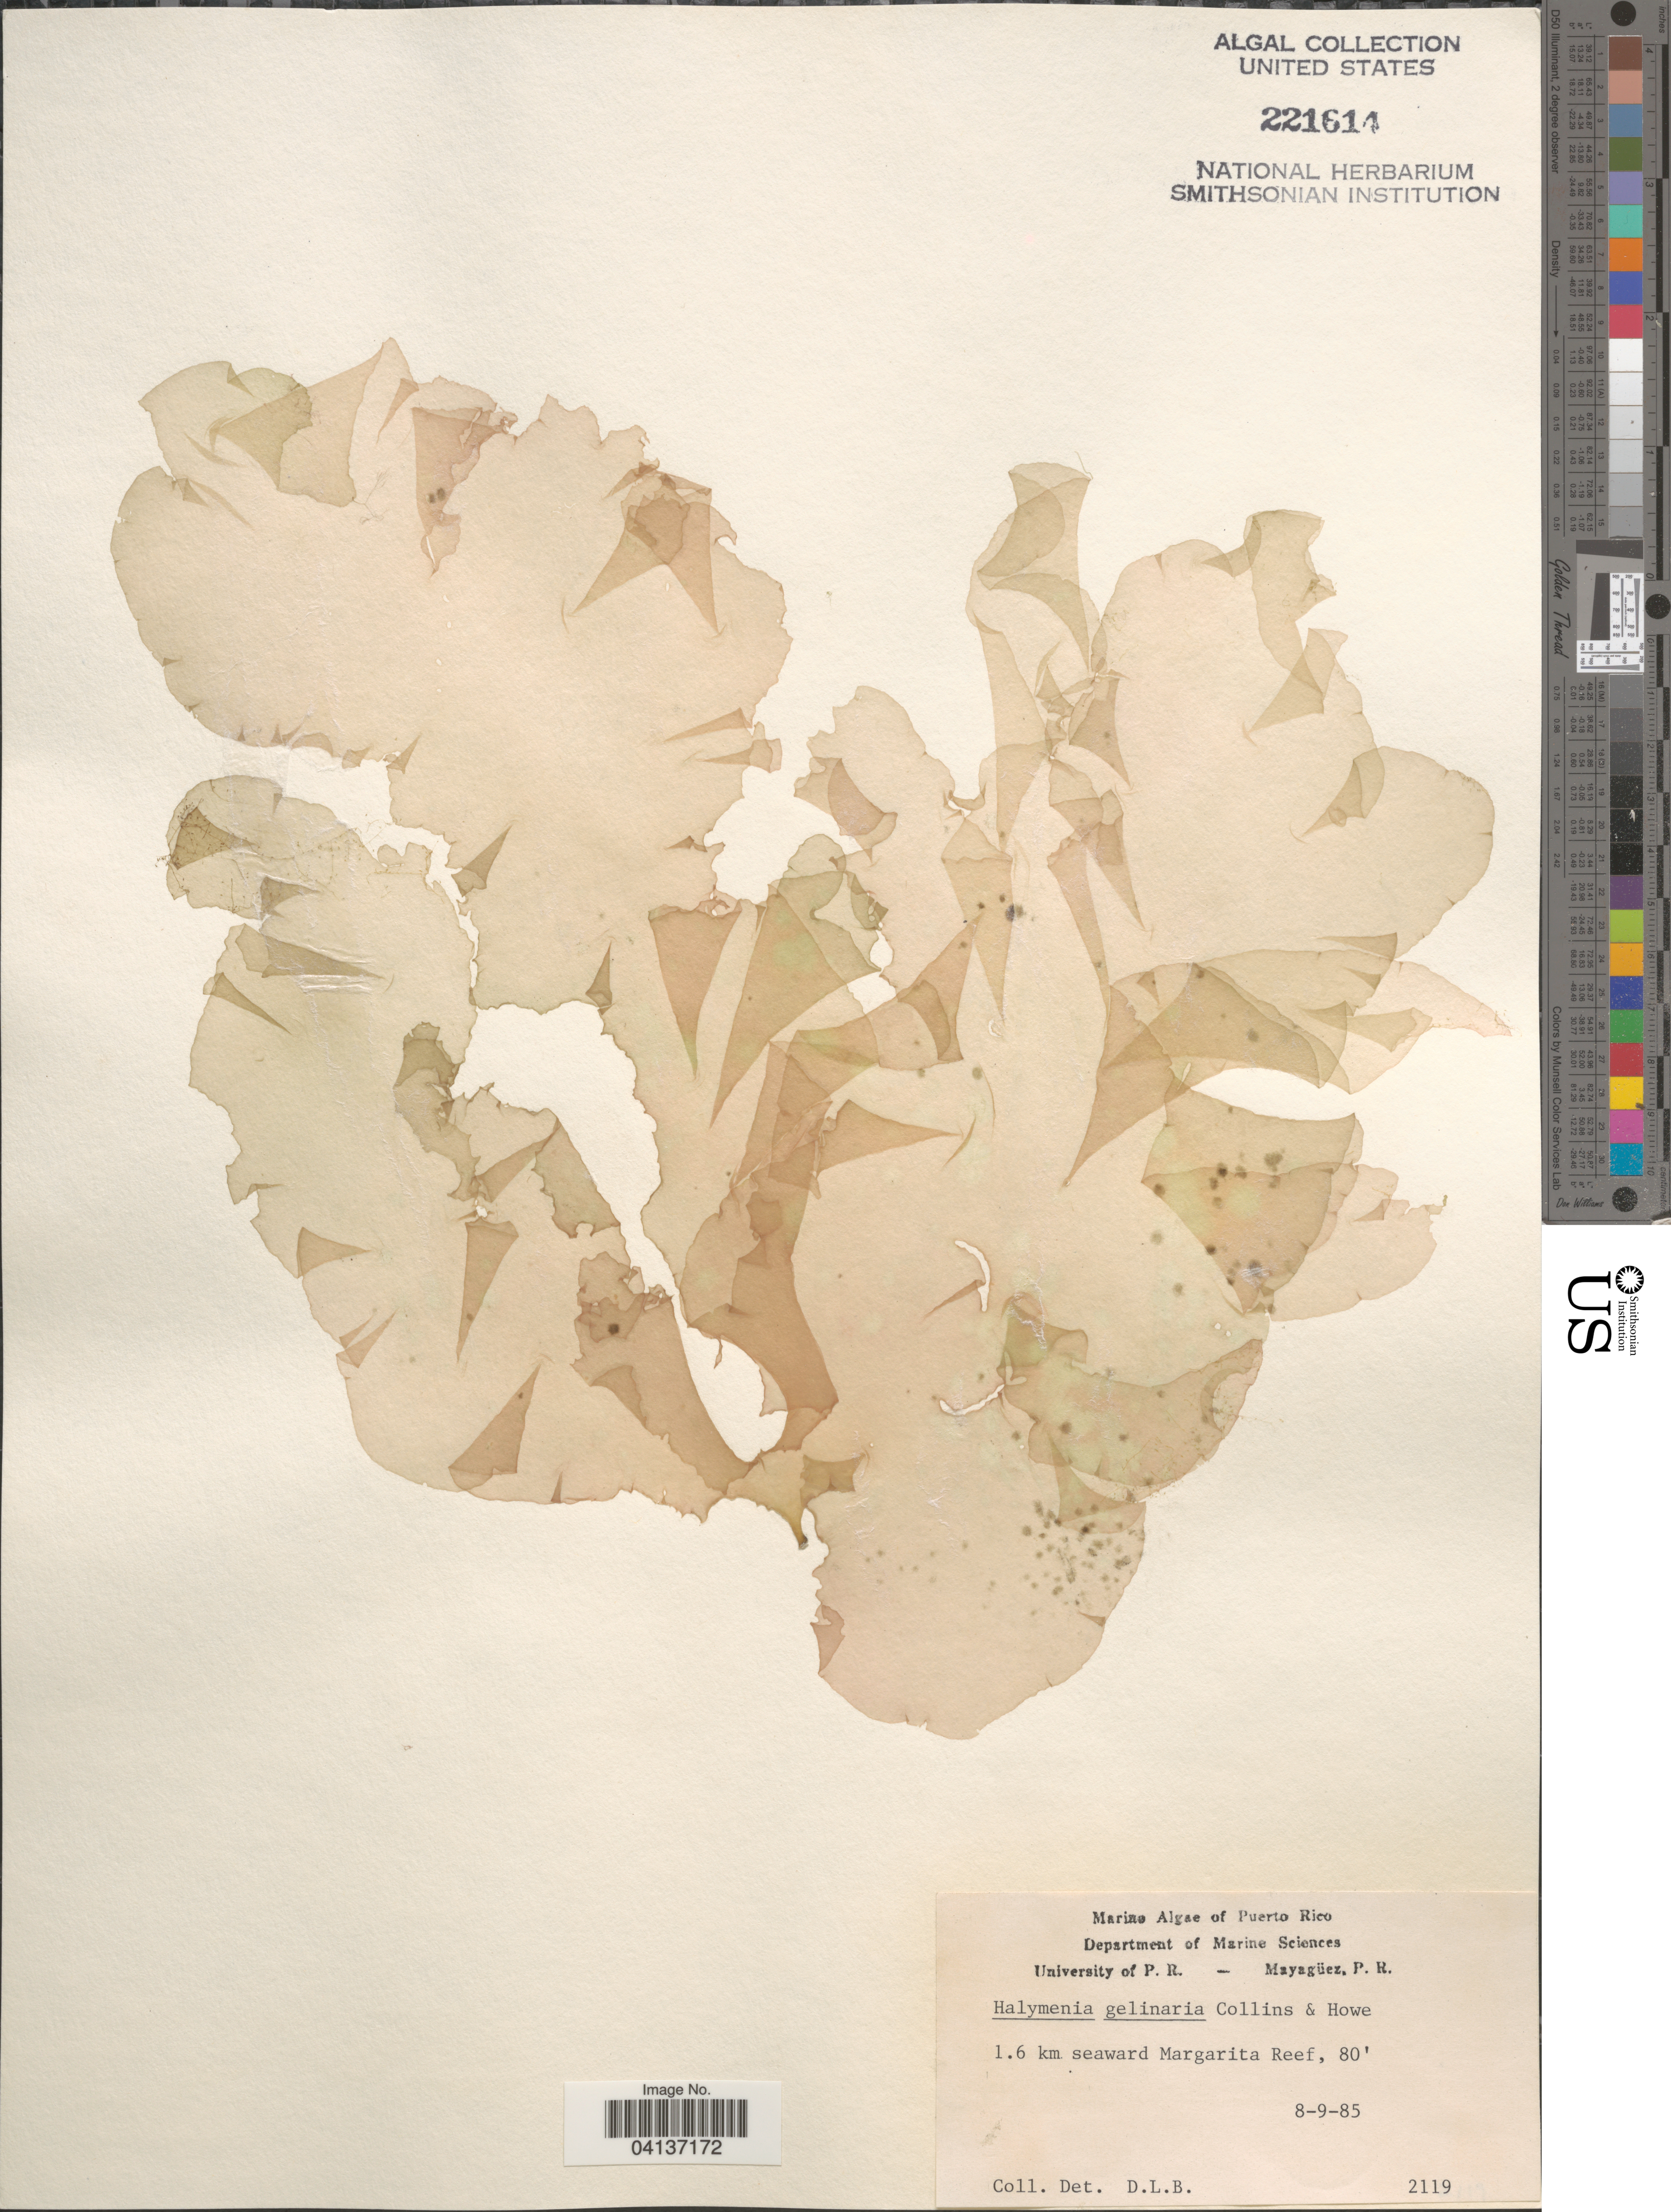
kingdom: Plantae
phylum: Rhodophyta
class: Florideophyceae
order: Halymeniales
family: Halymeniaceae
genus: Halymenia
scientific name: Halymenia floridana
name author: J. Agardh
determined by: Algae name updating Project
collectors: D. L. B.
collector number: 2119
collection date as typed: Transcribed d/m/y: 8/9/85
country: Puerto Rico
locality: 1.6 km seaward Margarita Reef.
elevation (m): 24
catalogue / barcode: US 221614